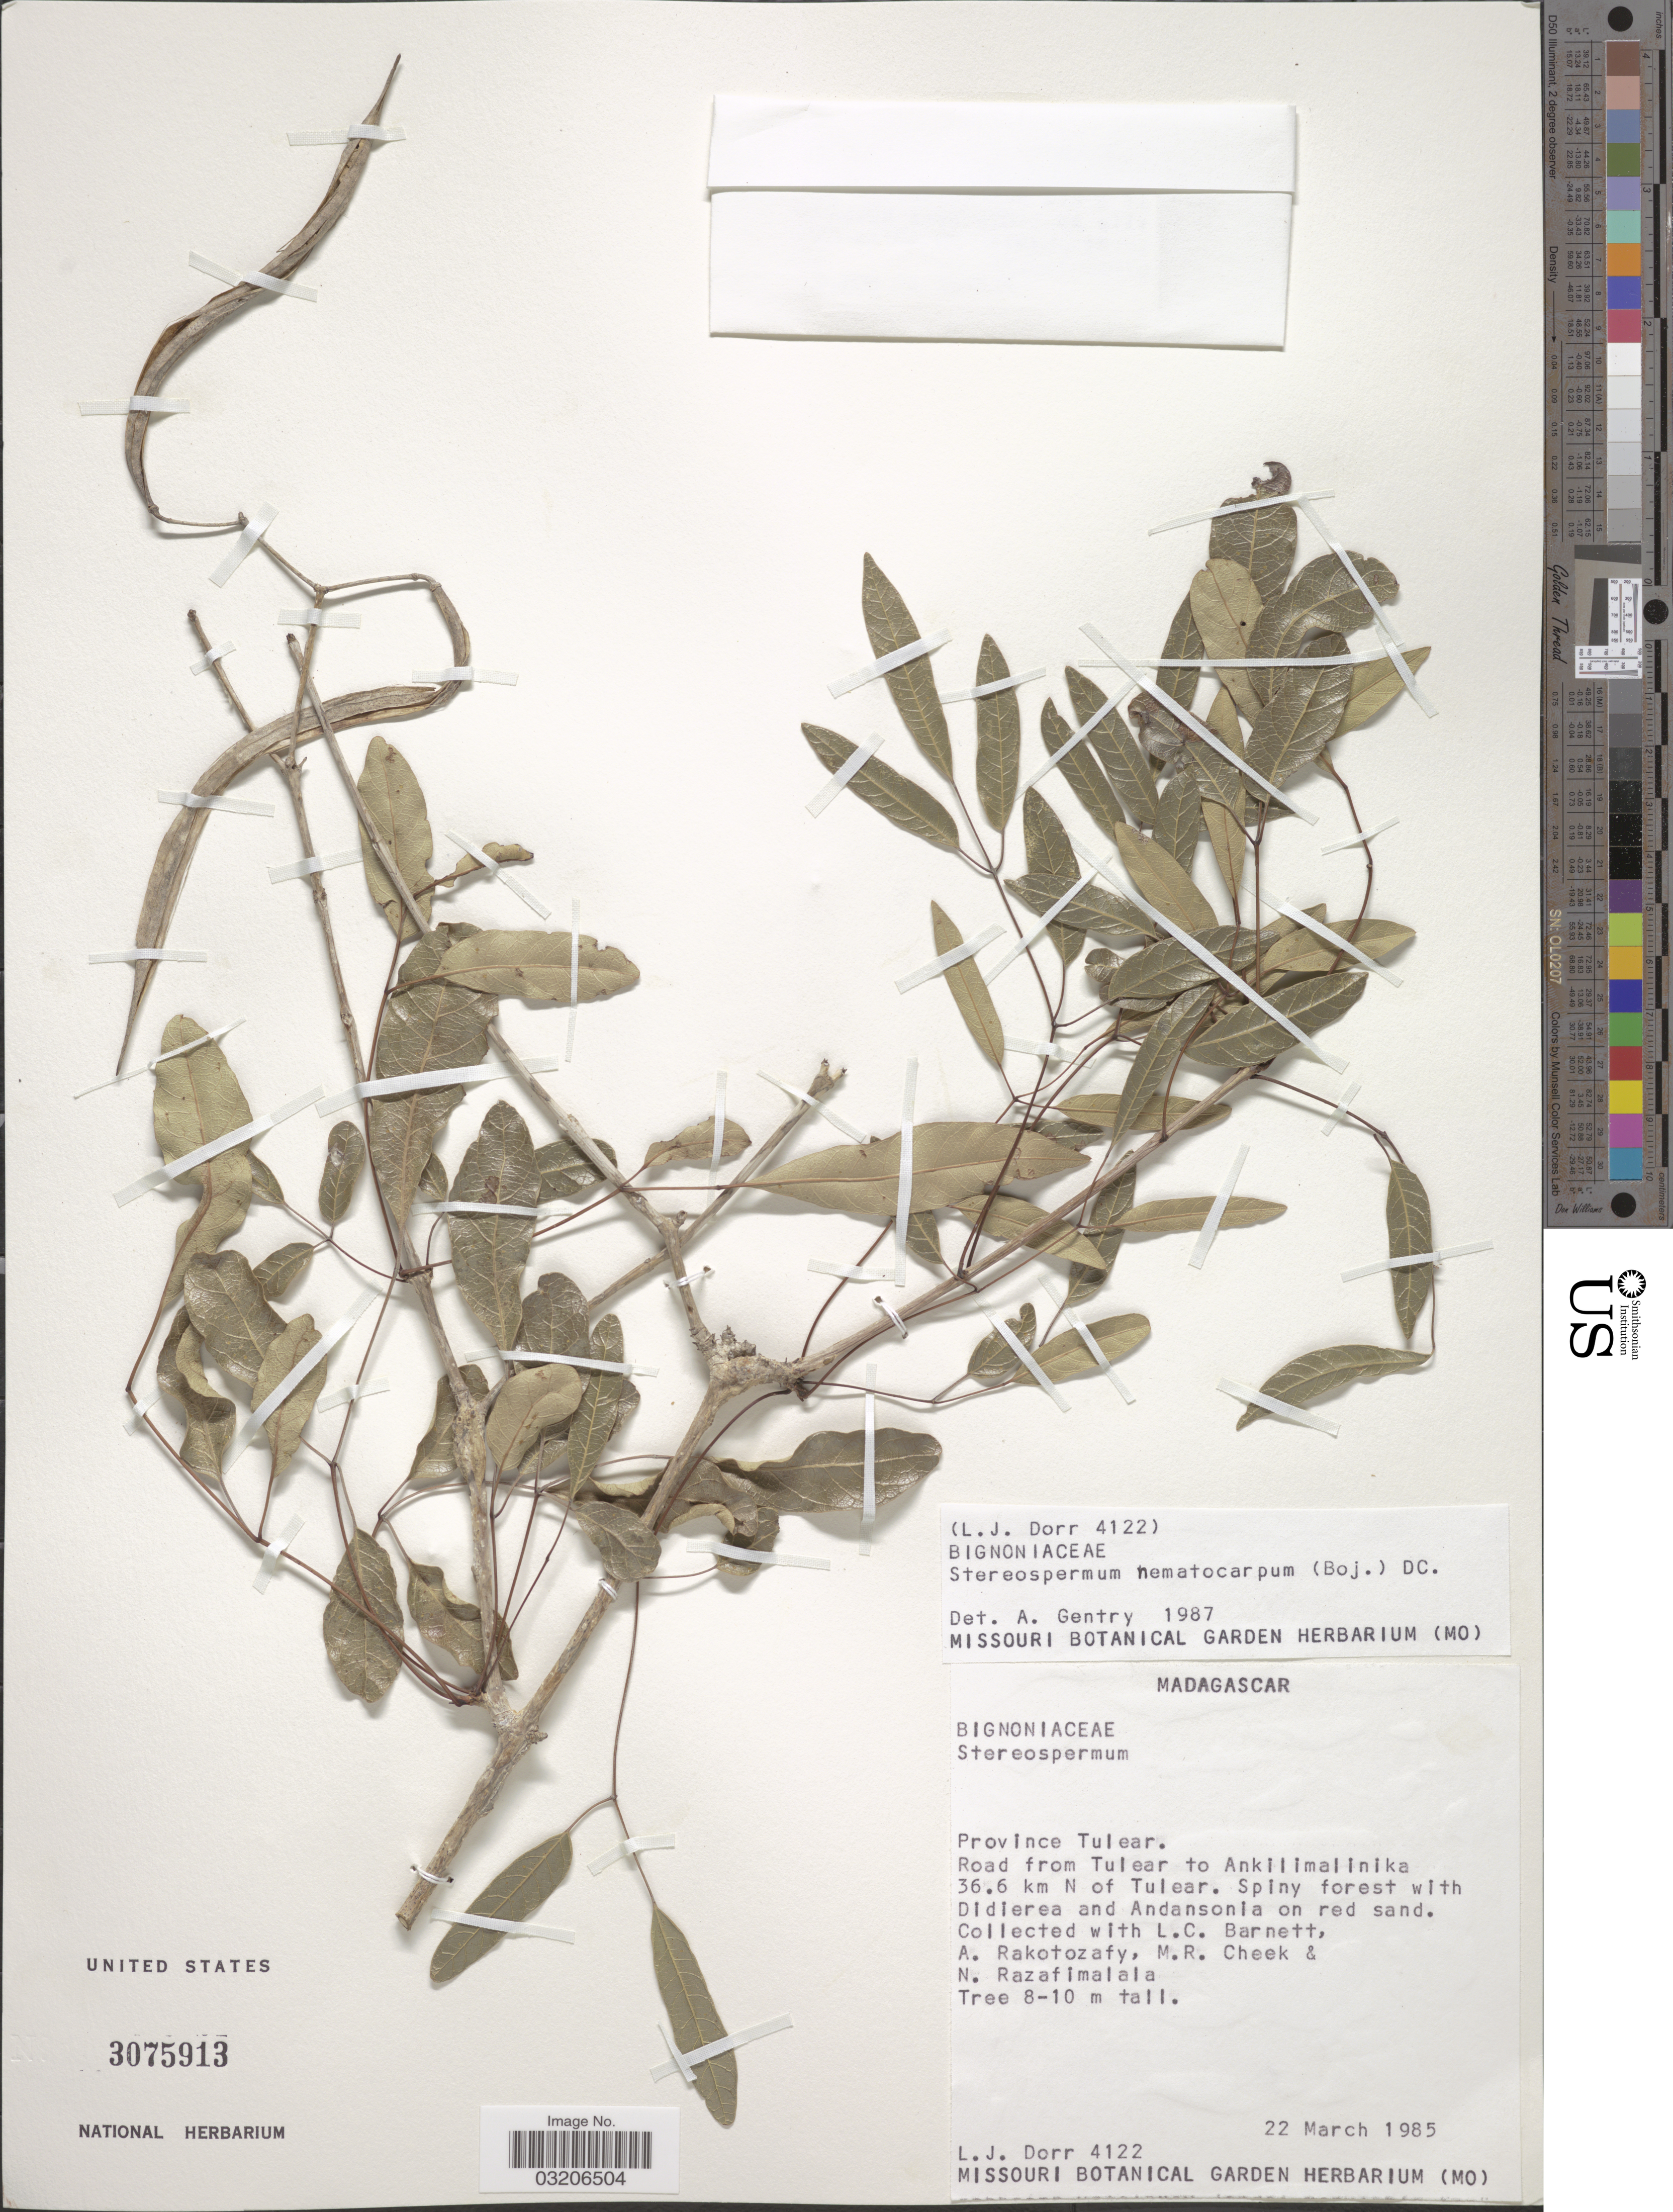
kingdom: Plantae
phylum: Tracheophyta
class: Magnoliopsida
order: Lamiales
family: Bignoniaceae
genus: Stereospermum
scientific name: Stereospermum nematocarpum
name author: A. DC.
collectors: L. J. Dorr, L. C. Barnett, A. Rakotozafy, M. Cheek & N. Razafimalala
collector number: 4122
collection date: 1985-03-22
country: Madagascar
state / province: Atsimo-Andrefana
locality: Province Tulear. Road from Tulear to Ankilimalinika 36.6 km N of Tulear.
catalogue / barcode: US 3075913